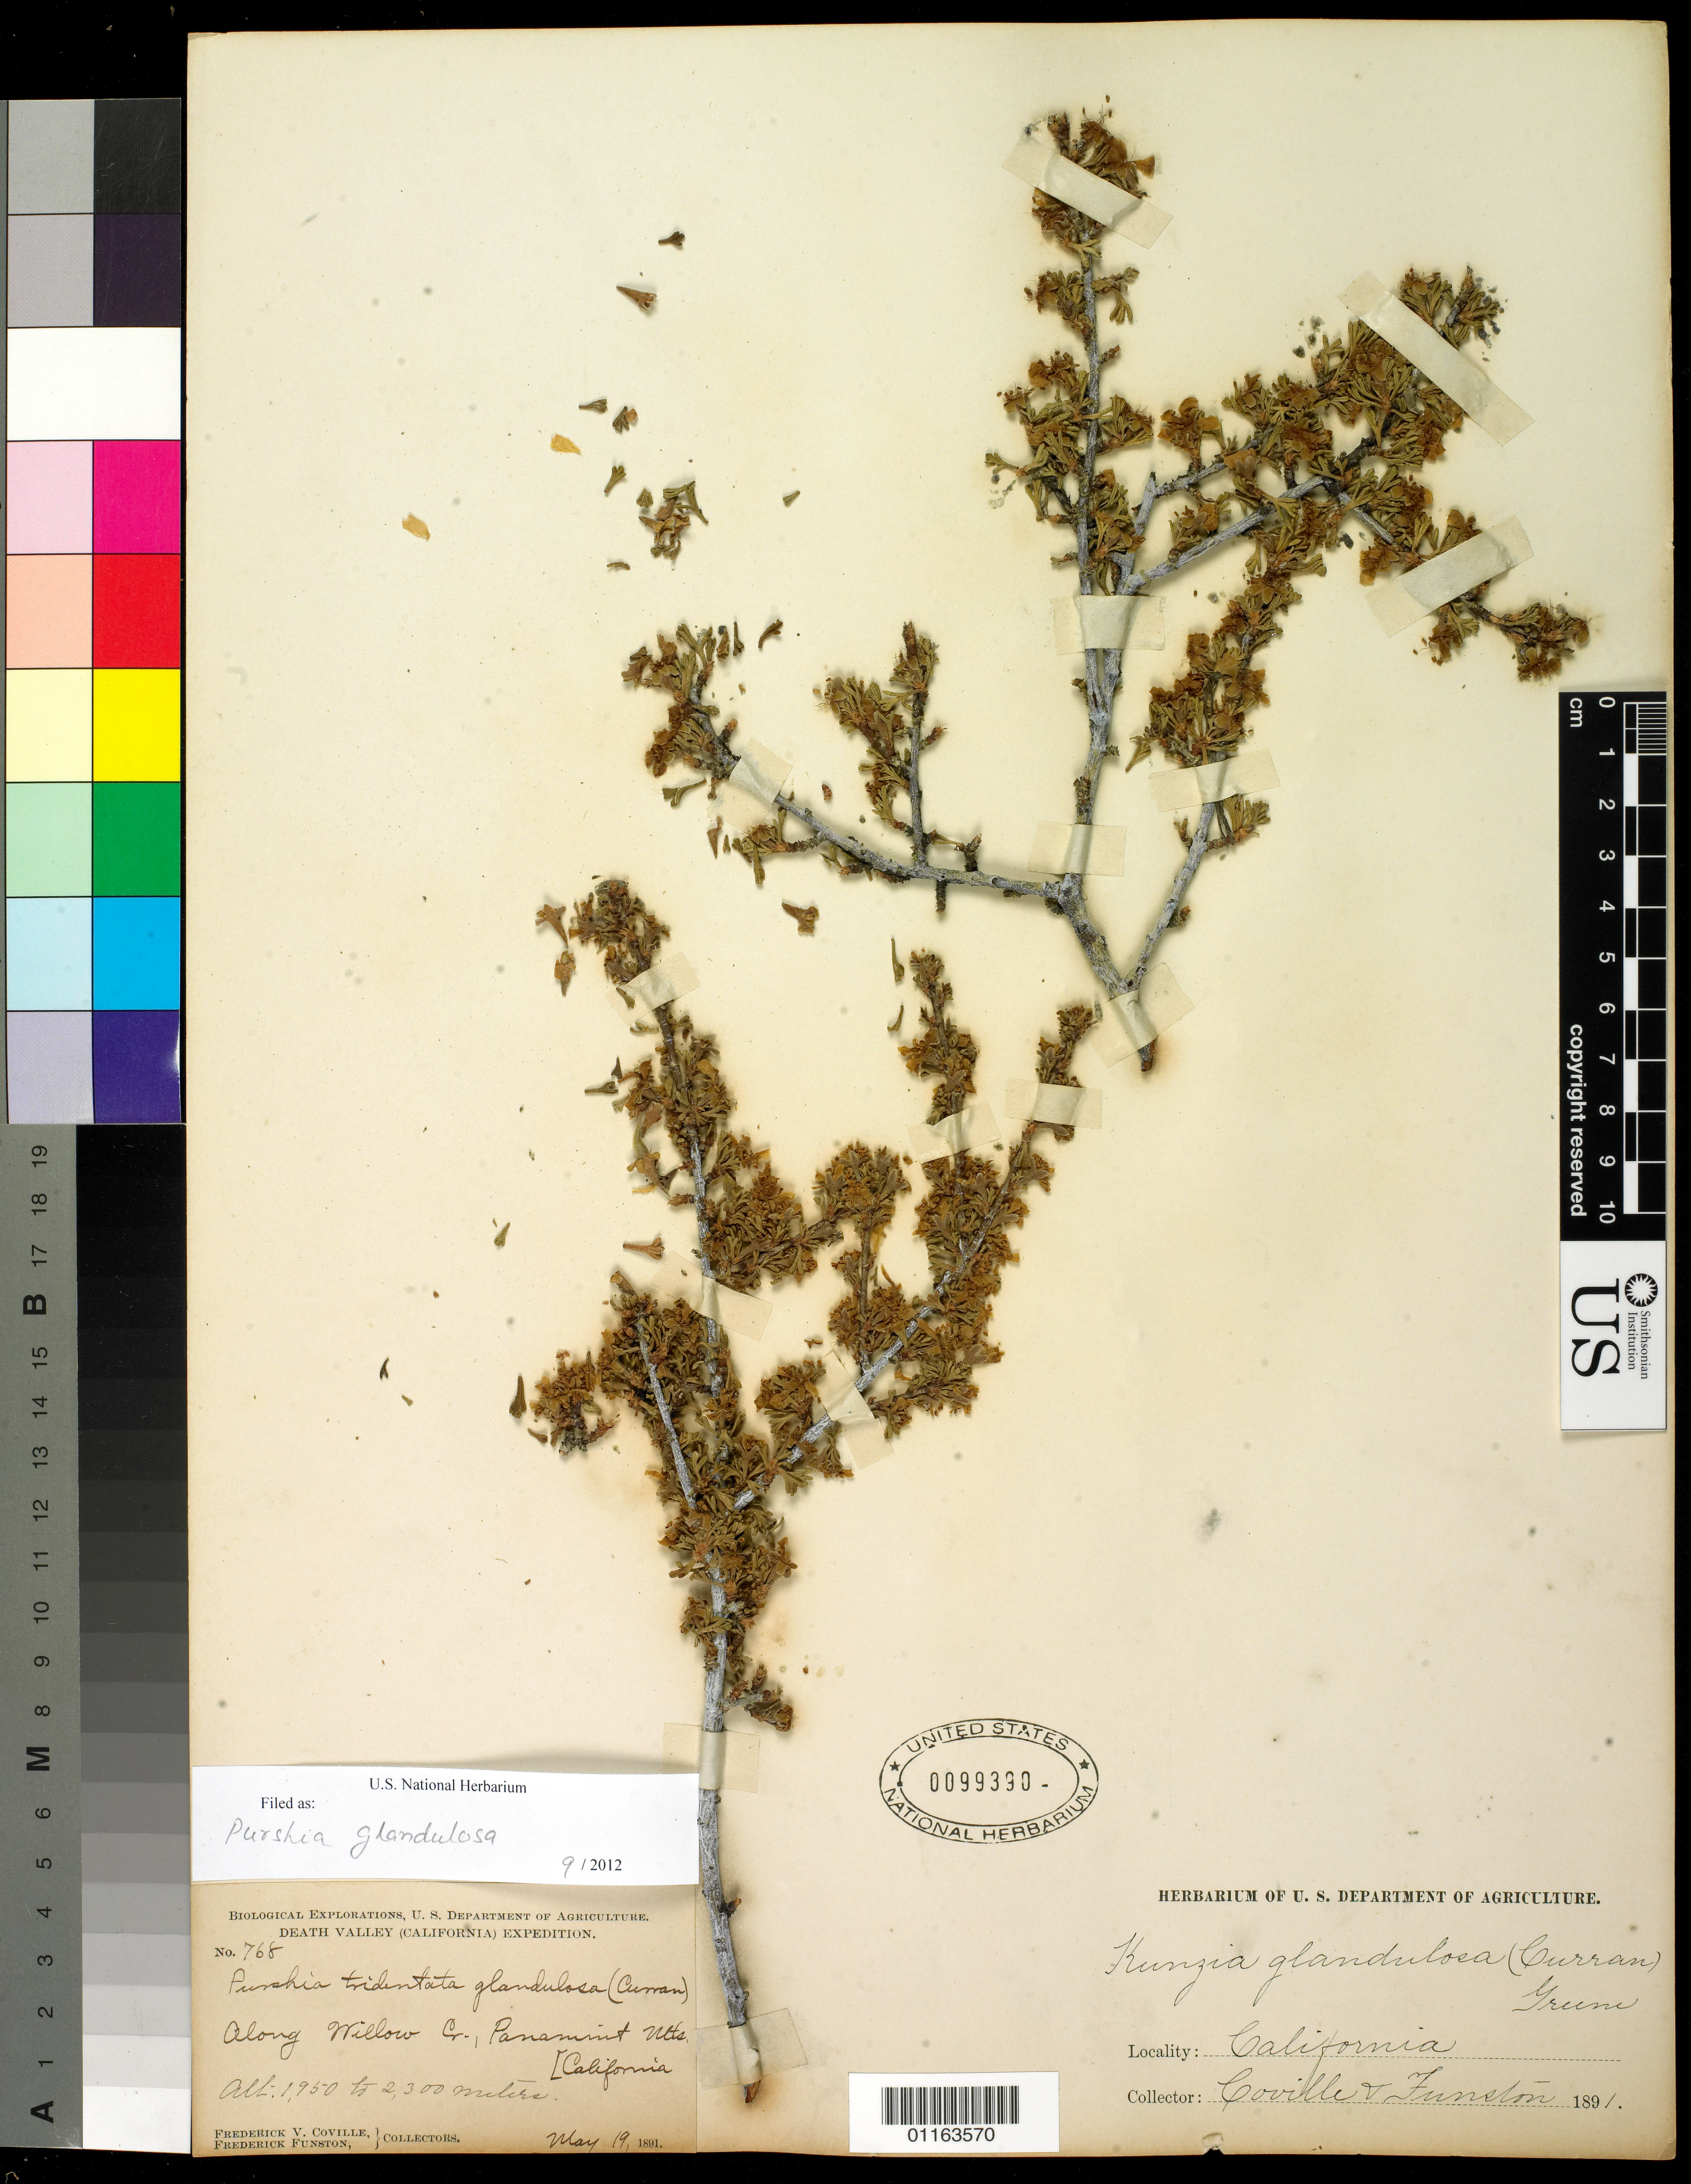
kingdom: Plantae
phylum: Tracheophyta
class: Magnoliopsida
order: Rosales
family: Rosaceae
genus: Purshia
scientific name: Purshia glandulosa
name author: Curran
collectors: F. V. Coville & F. Funston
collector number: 768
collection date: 1891-05-19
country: United States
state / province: California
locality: Near Willow Creek, Panamint Mts.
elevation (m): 1950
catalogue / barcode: US 99390